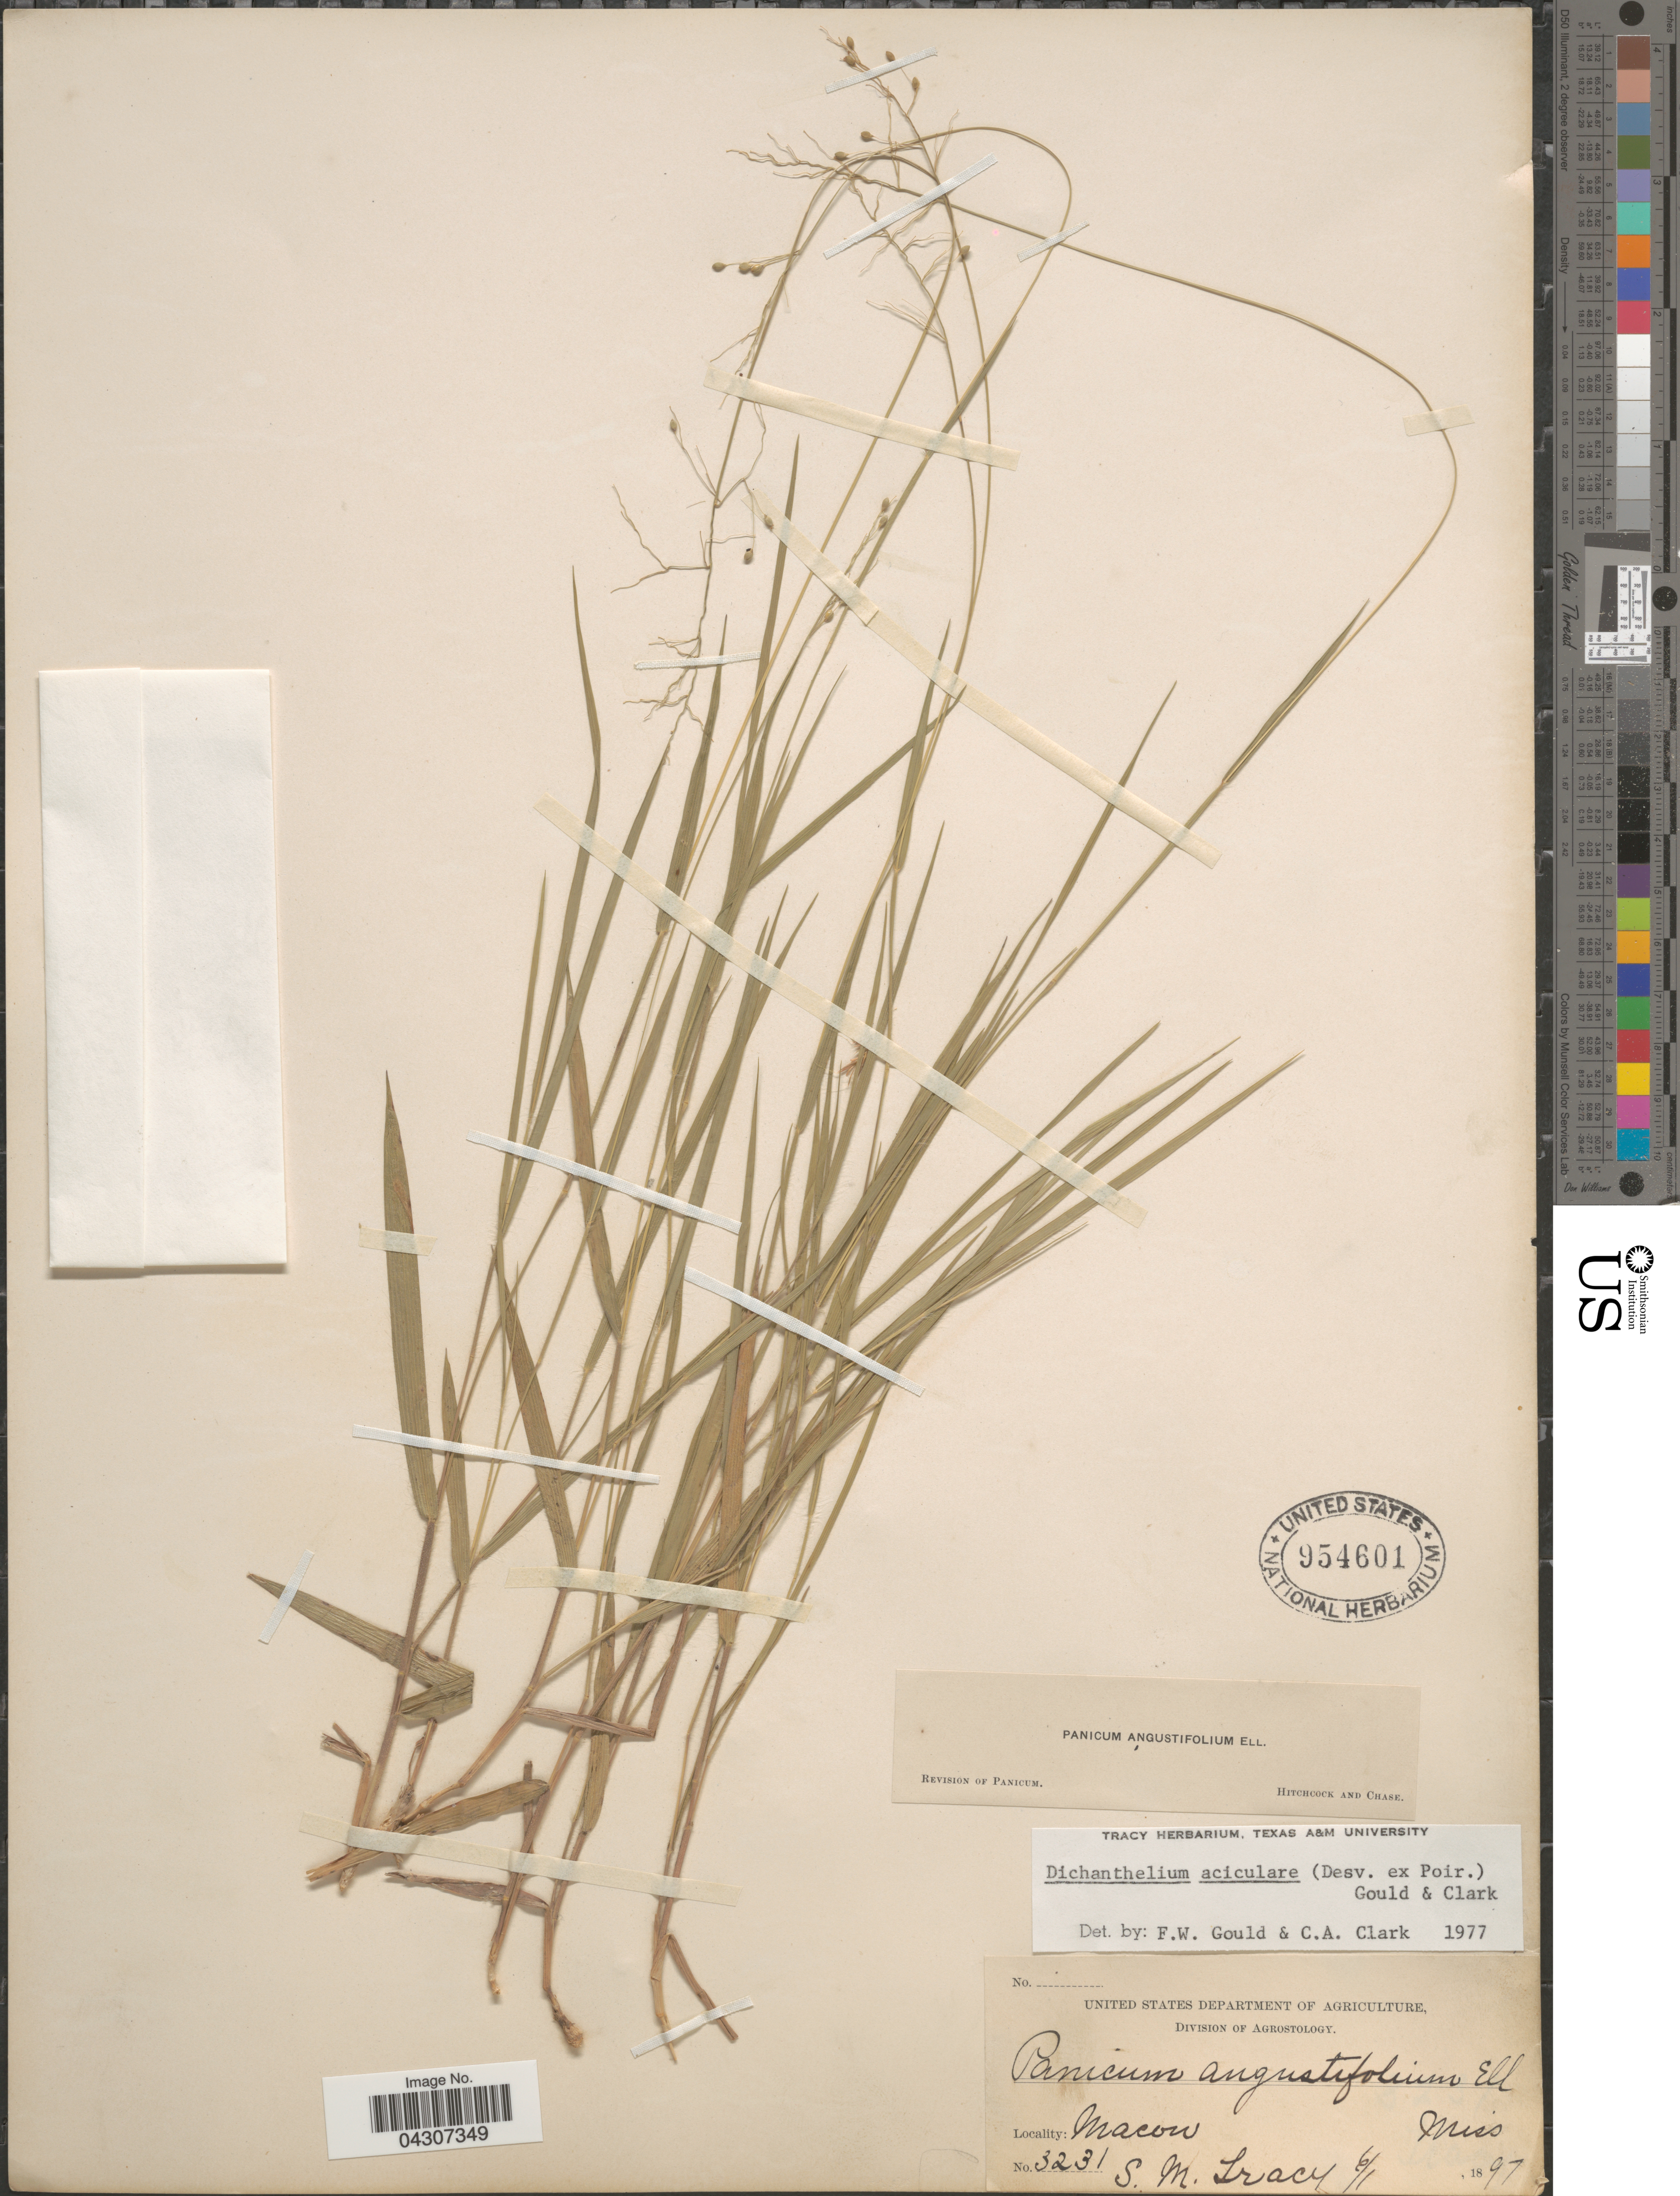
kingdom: Plantae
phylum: Tracheophyta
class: Liliopsida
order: Poales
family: Poaceae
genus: Dichanthelium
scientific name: Dichanthelium aciculare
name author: (Desv. ex Poir.) Gould & C.A. Clark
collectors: S. M. Tracy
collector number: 3231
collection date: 1897-06-01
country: United States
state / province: Mississippi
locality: Macon.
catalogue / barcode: US 954601